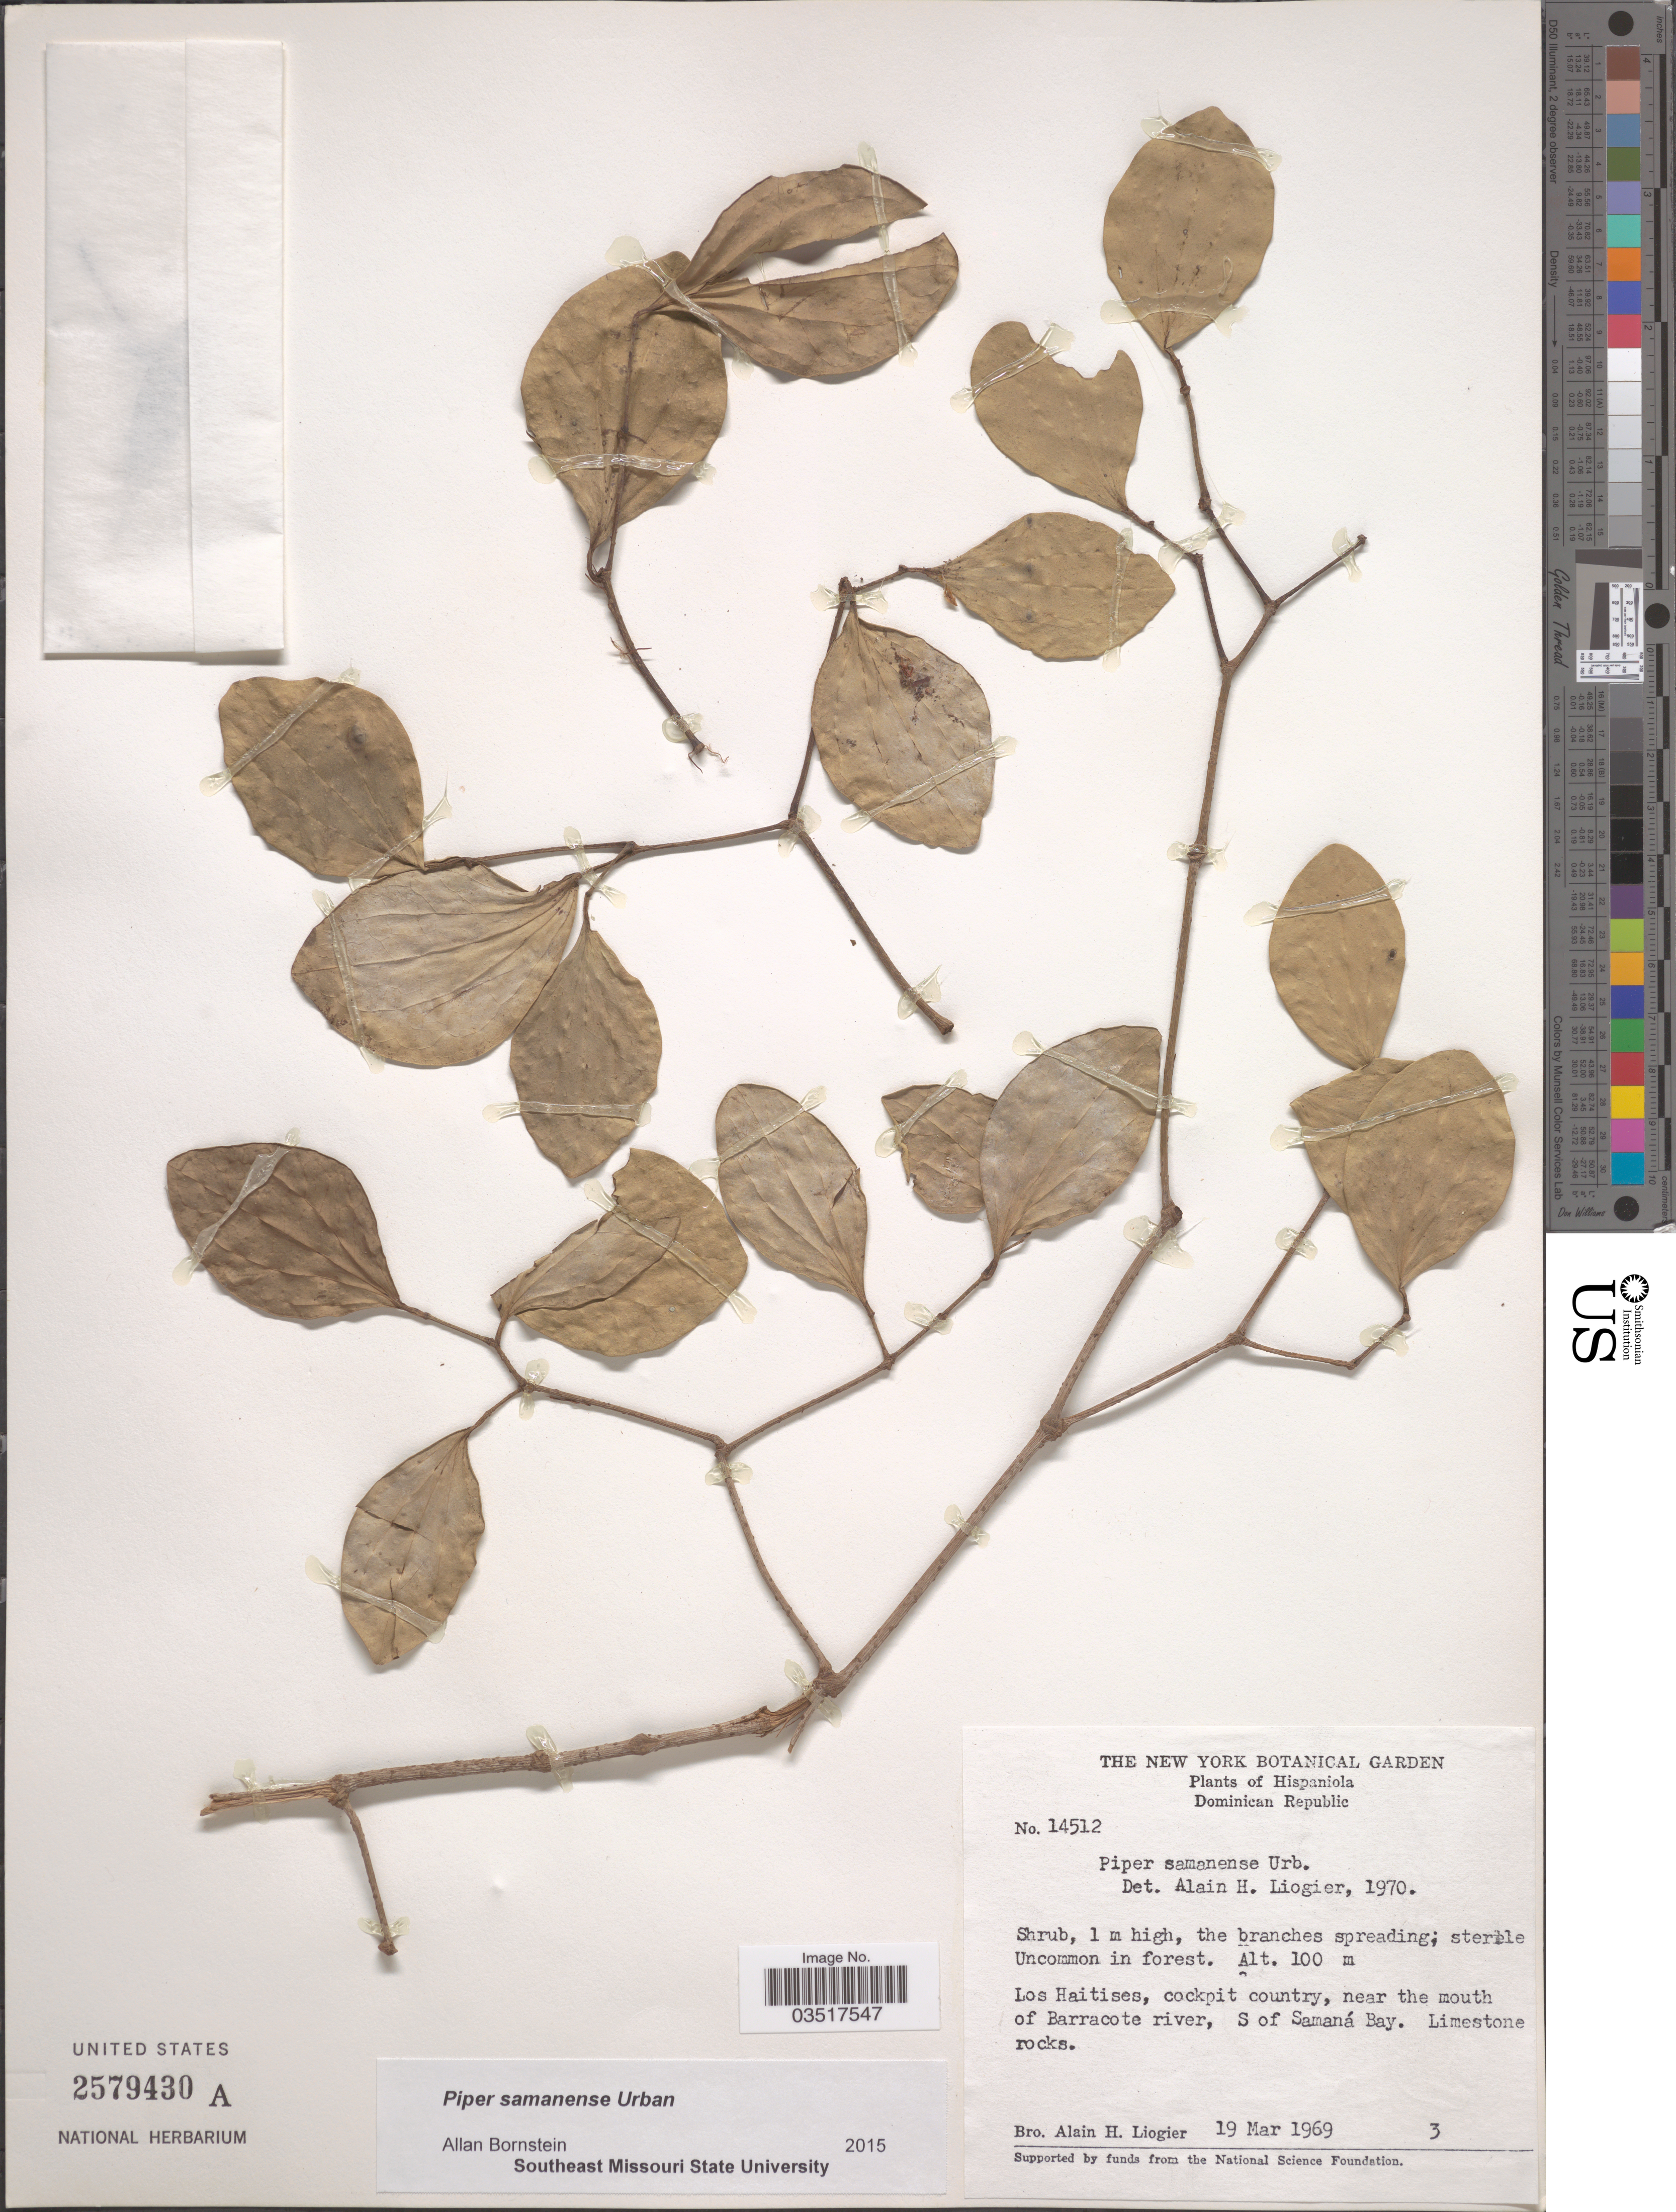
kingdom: Plantae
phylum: Tracheophyta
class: Magnoliopsida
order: Piperales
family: Piperaceae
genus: Piper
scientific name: Piper samanense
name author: Urb.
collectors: A. H. Liogier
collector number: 14512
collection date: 1969-03-19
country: Dominican Republic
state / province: Samaná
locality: Hispaniola. Los Haitises, cockpit country, near the mouth of Barracote river, S of Samaná Bay.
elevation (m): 100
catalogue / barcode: US 2579430A